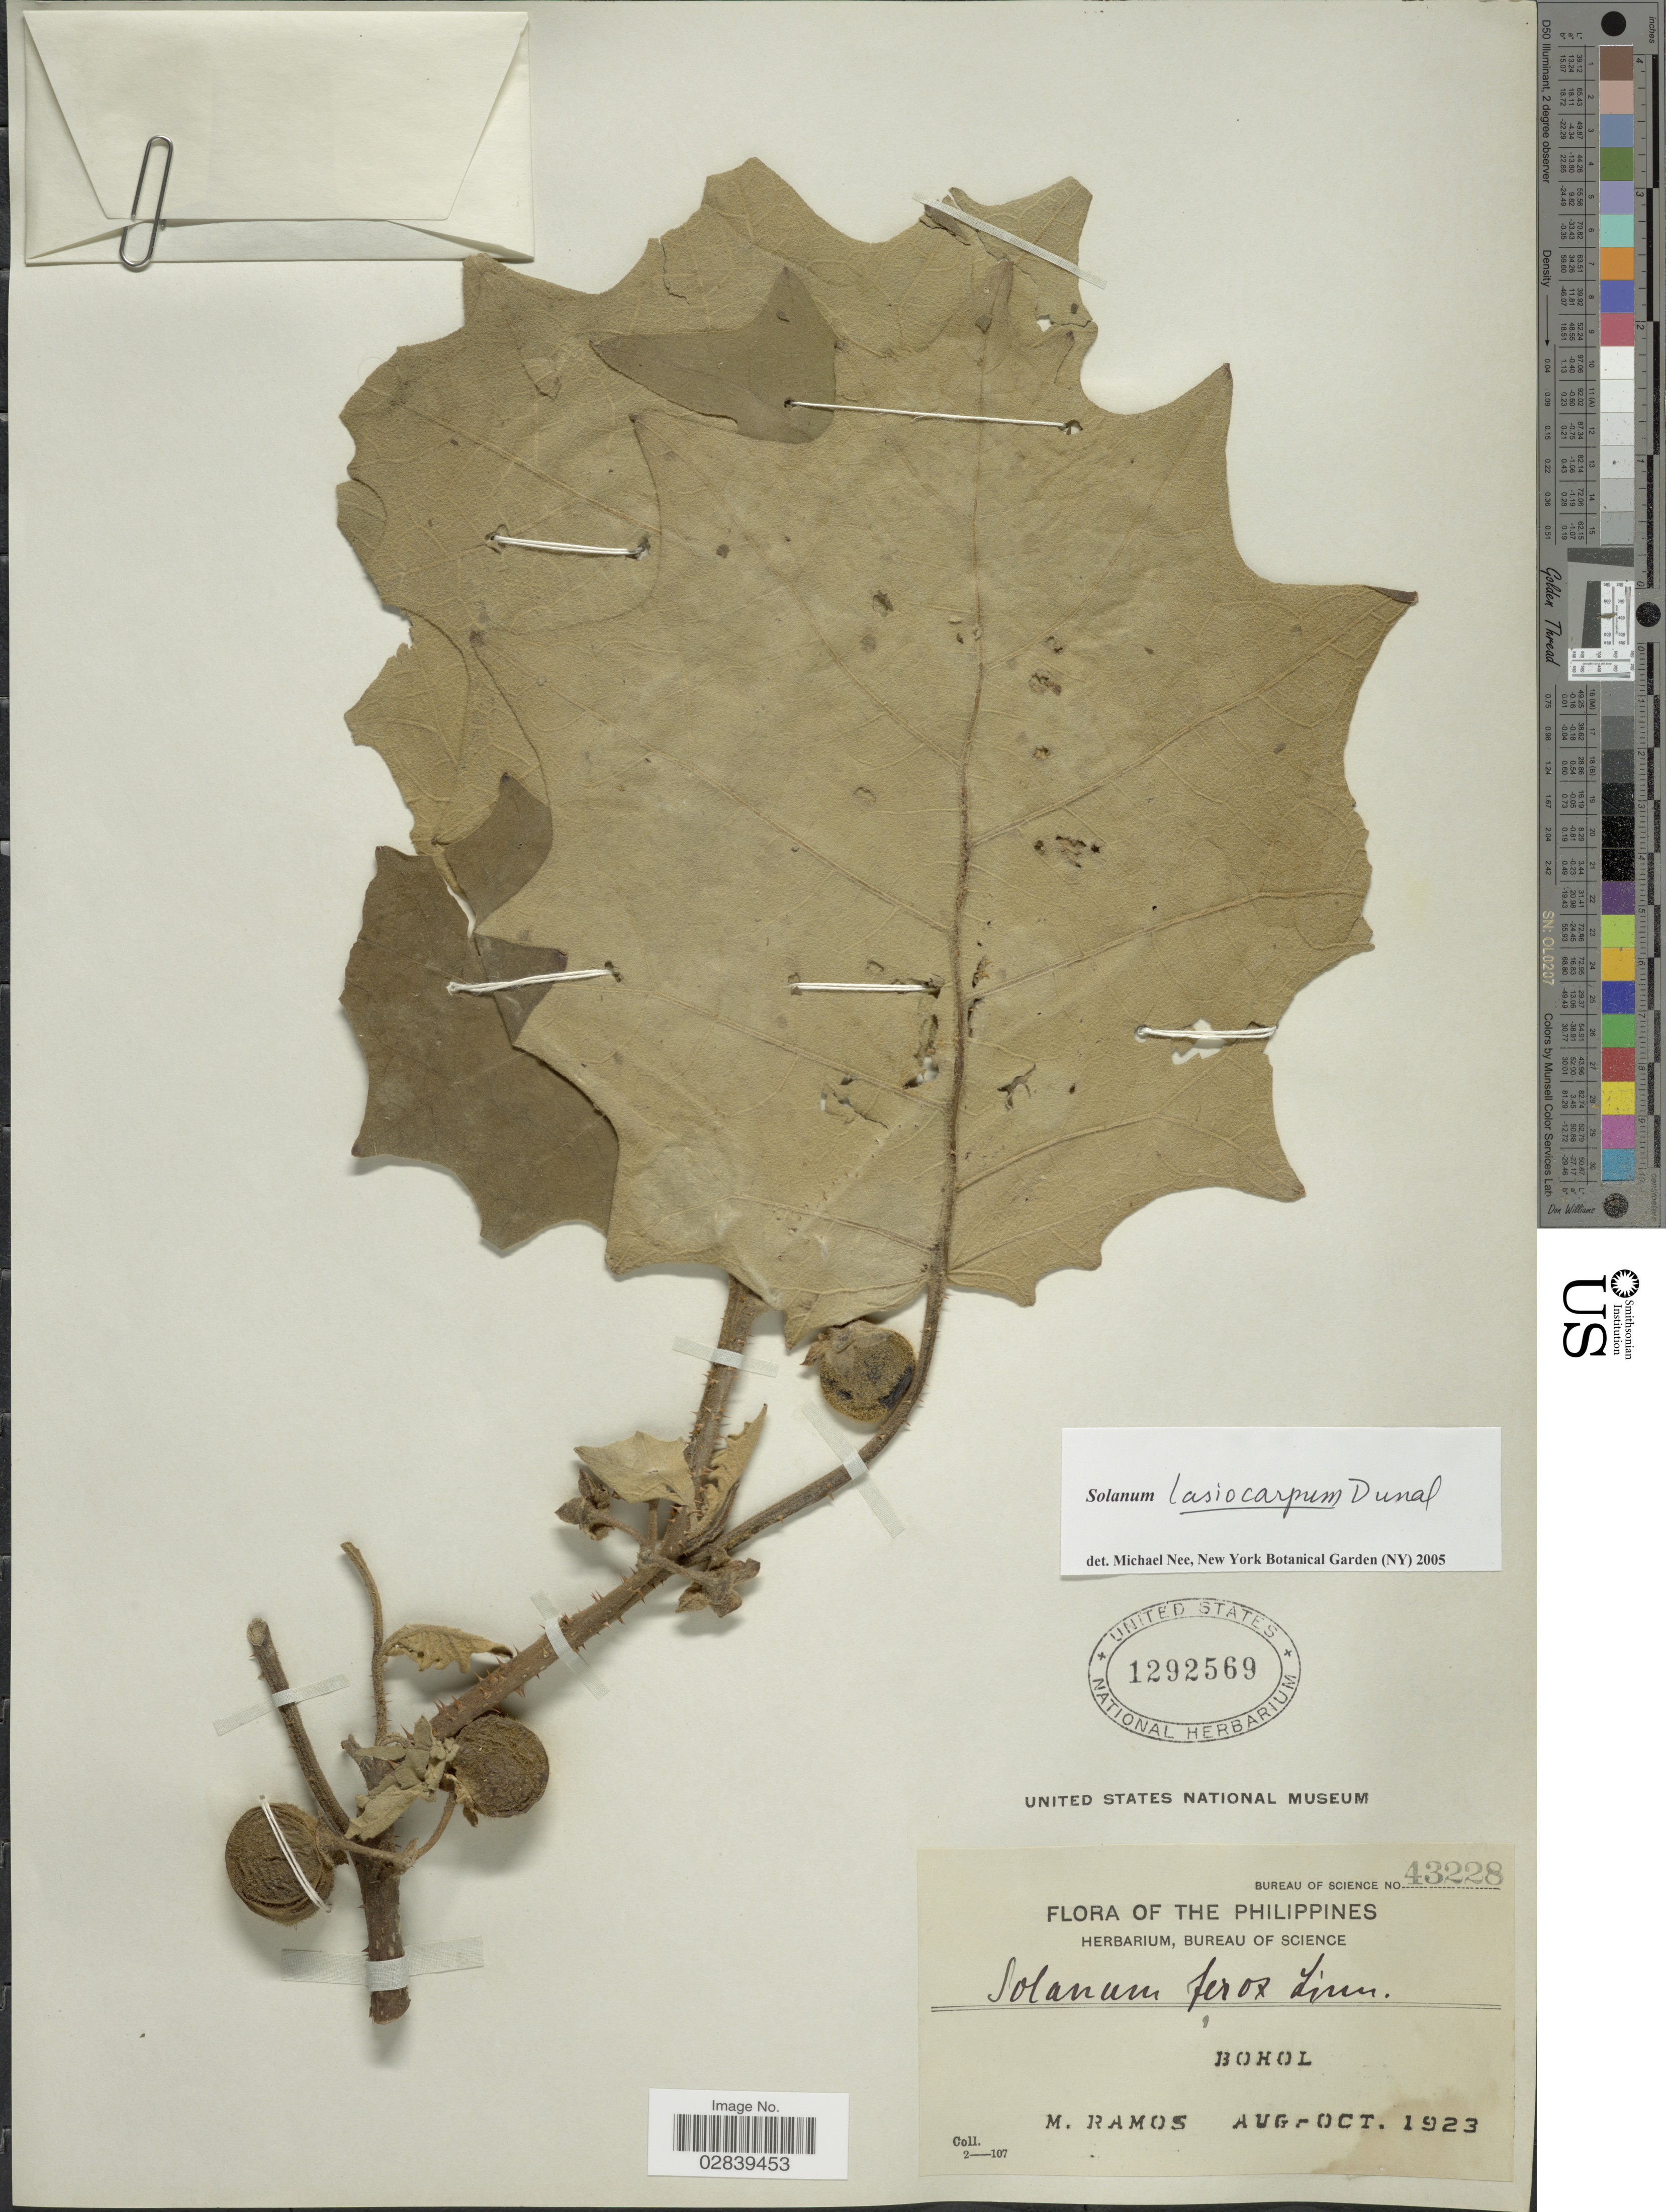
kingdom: Plantae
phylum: Tracheophyta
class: Magnoliopsida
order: Solanales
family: Solanaceae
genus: Solanum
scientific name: Solanum lasiocarpum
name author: Dunal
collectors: M. Ramos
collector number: Bureau of Science 43228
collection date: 1923-08/1923-10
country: Philippines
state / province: Central Visayas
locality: Bohol.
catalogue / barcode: US 1292569